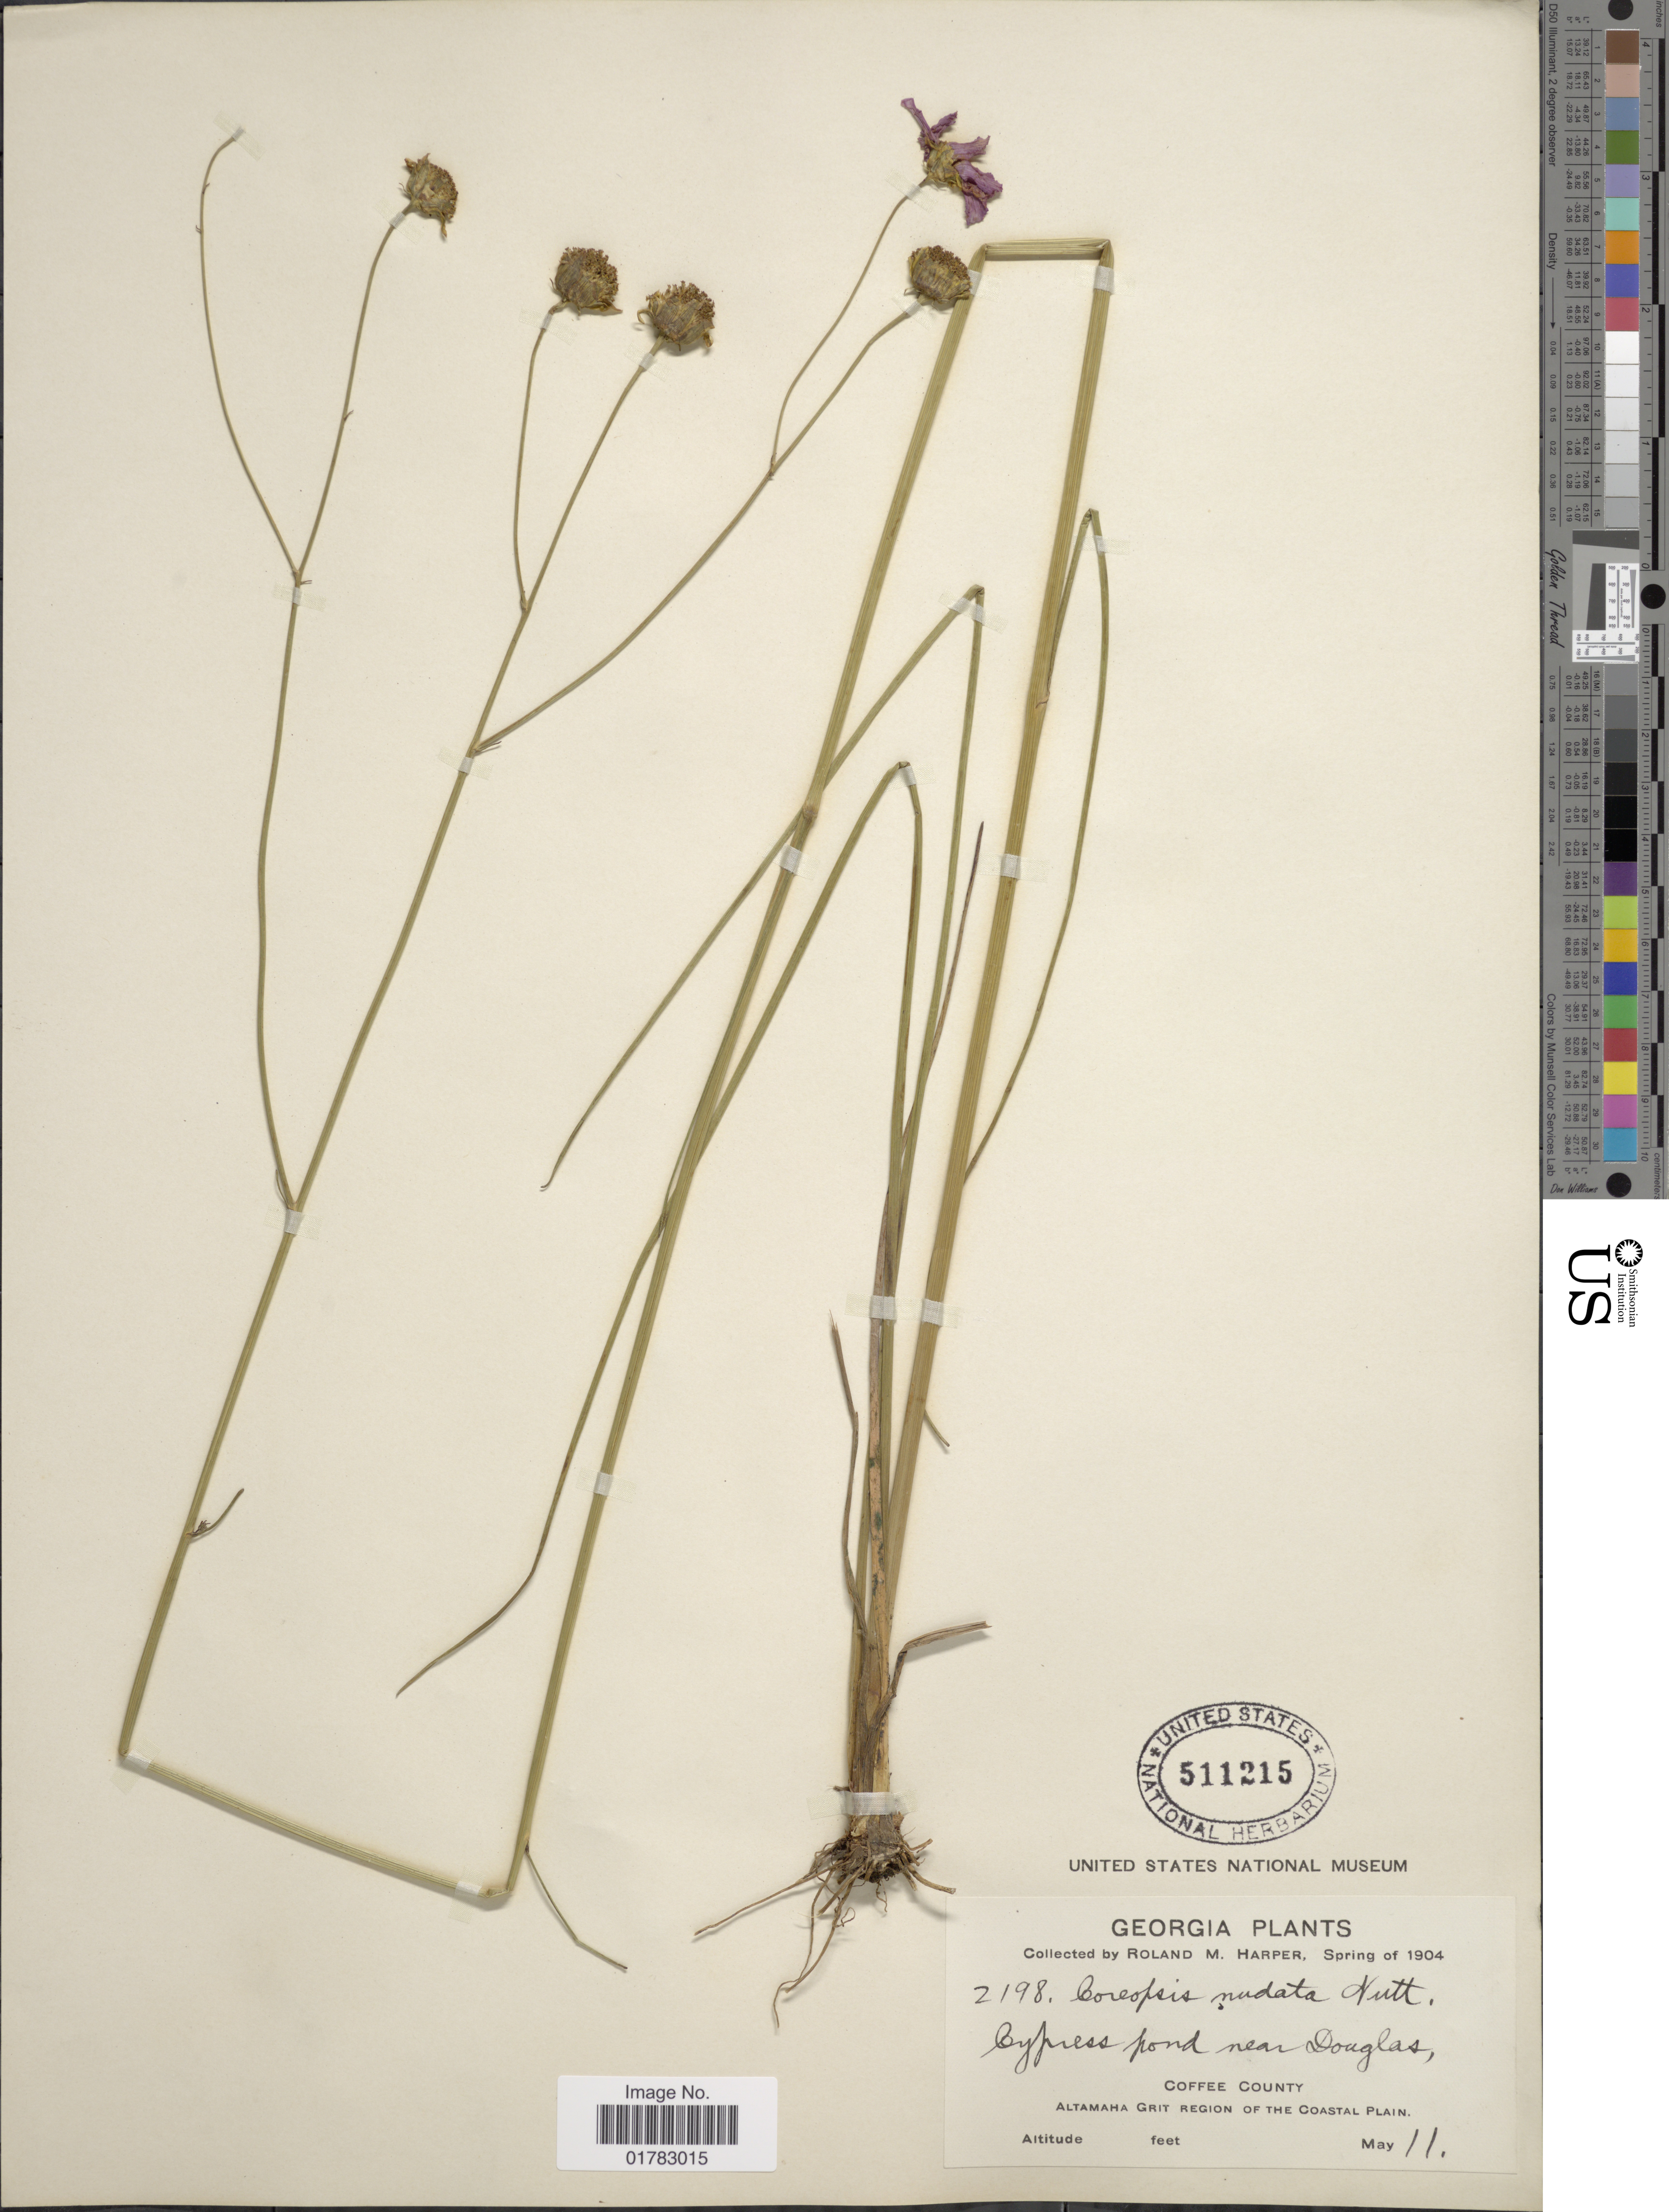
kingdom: Plantae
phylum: Tracheophyta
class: Magnoliopsida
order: Asterales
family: Asteraceae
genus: Coreopsis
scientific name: Coreopsis nudatus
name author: Nutt.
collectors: R. M. Harper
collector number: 2198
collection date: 1904-05-11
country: United States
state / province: Georgia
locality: Coffe County, Altamaha Grit Region of the Coastal Plain, Cypress pond near Douglas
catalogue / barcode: US 511215